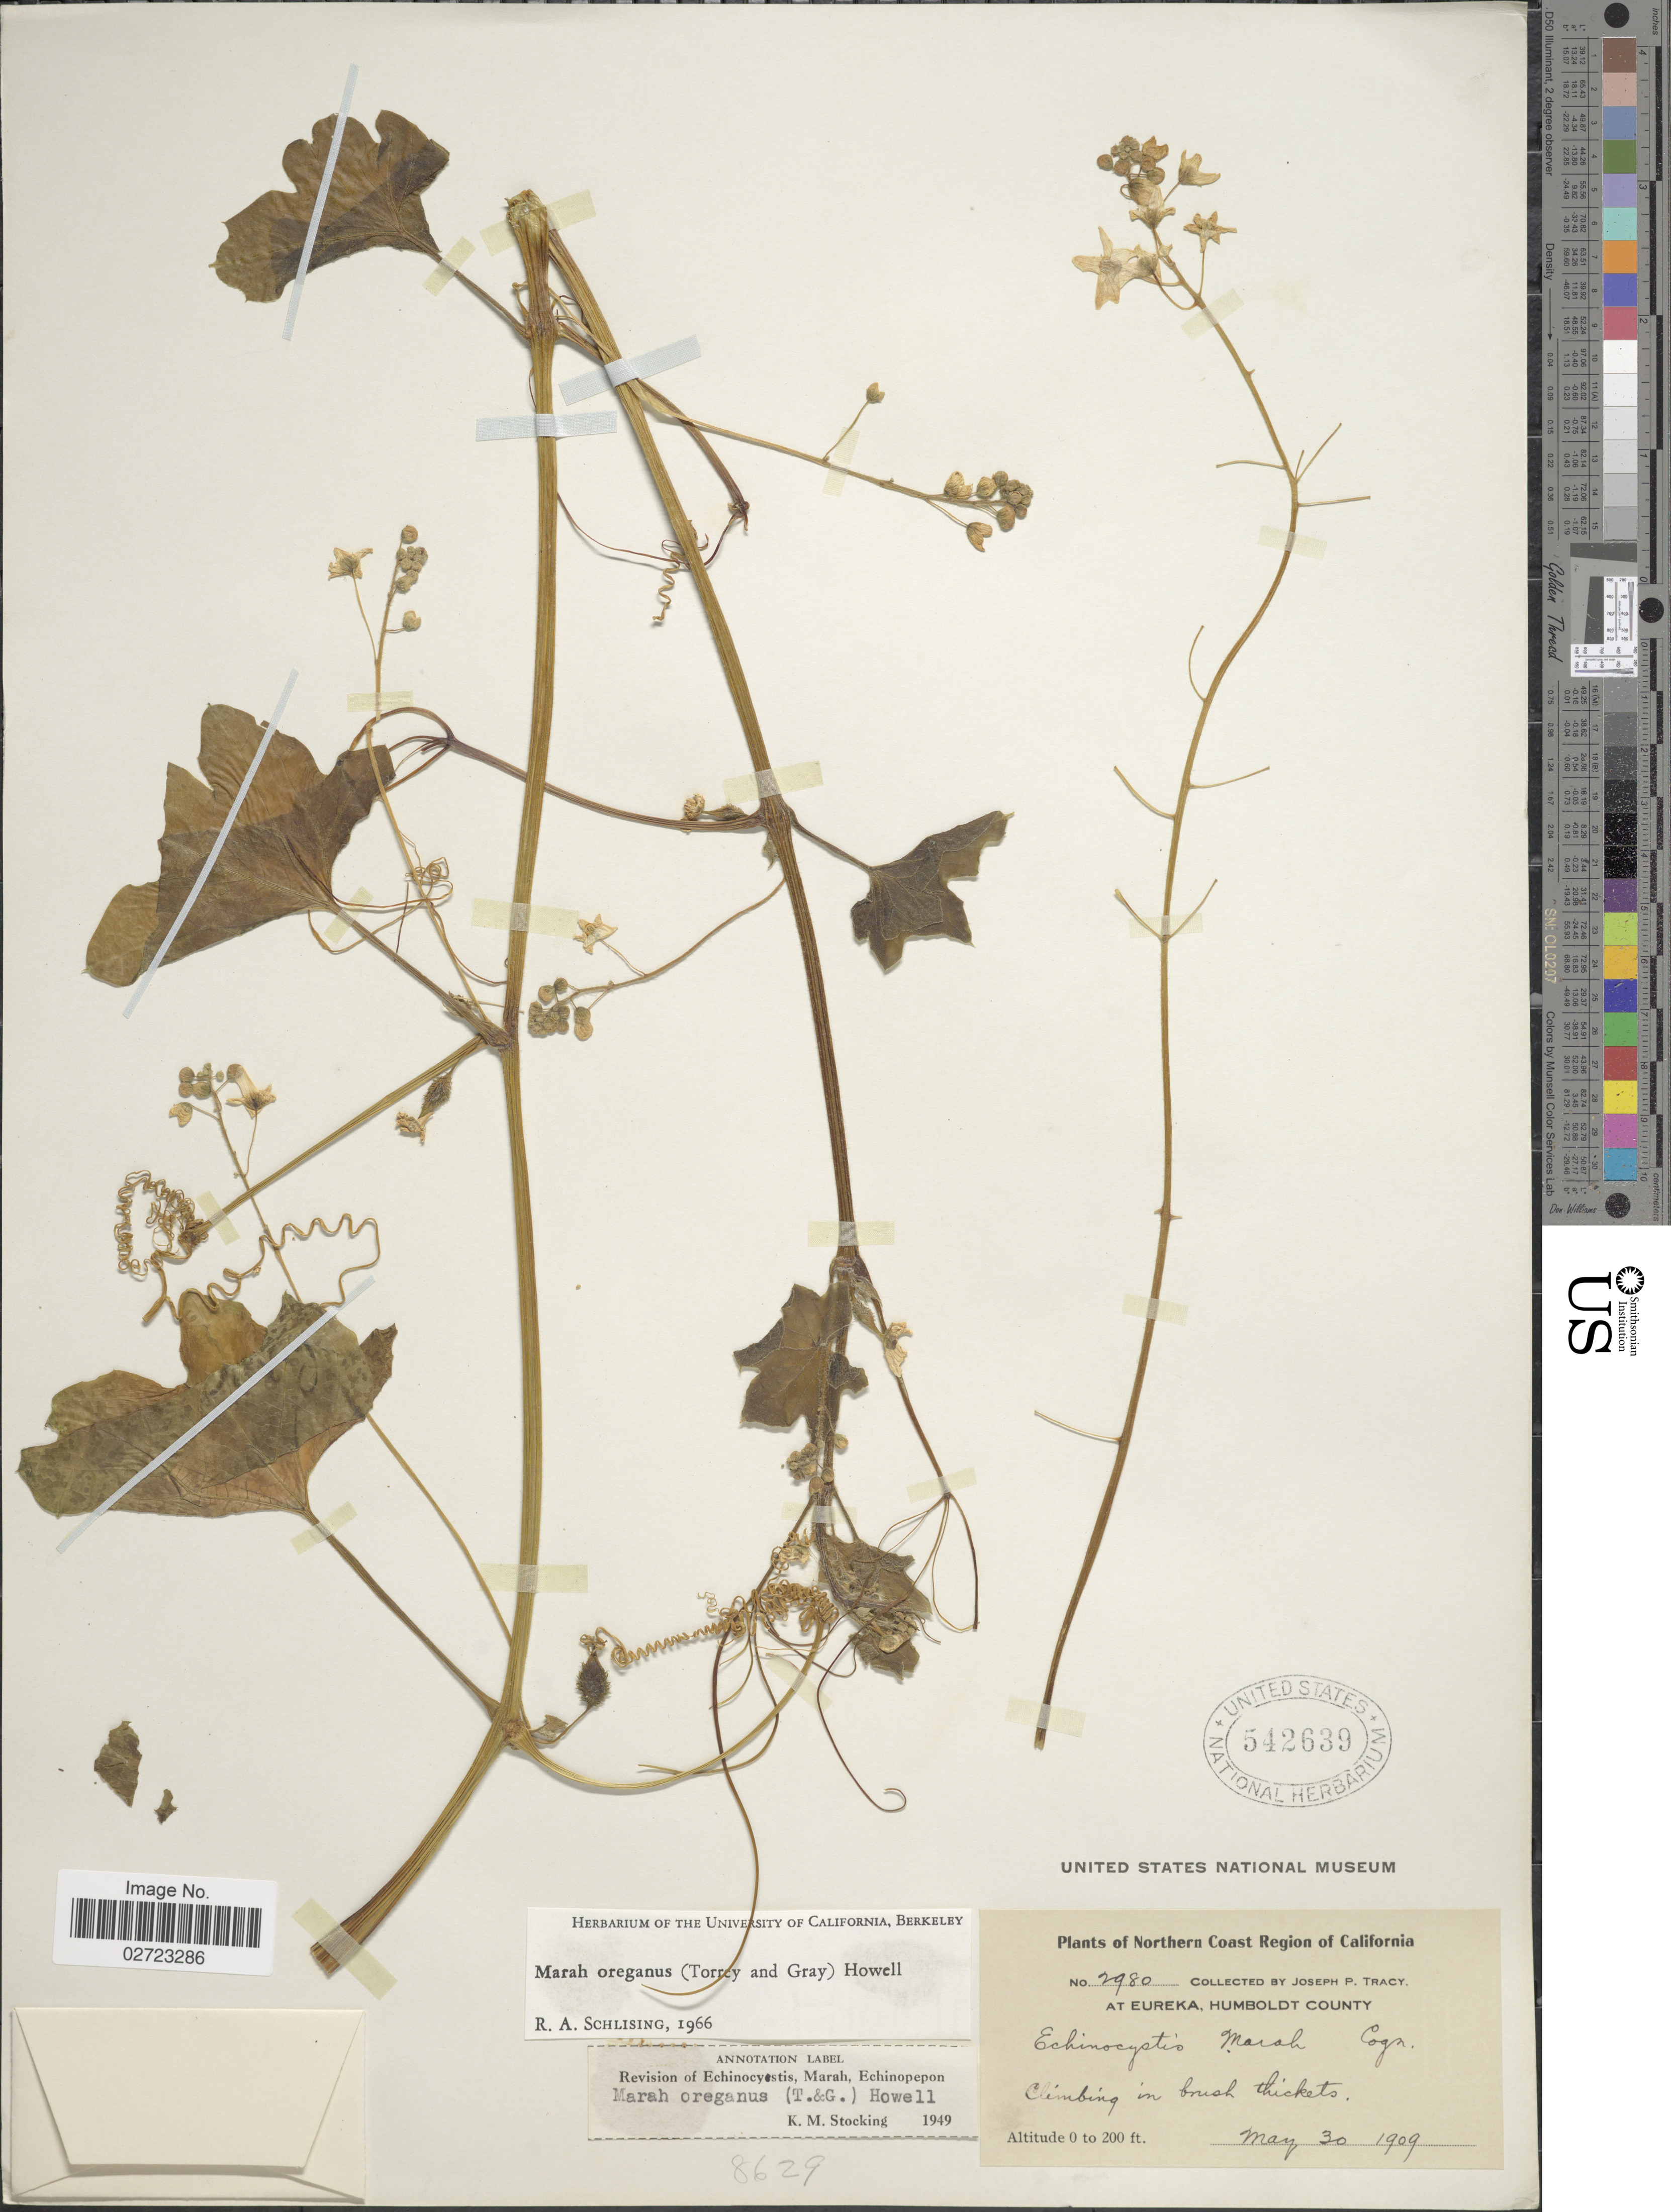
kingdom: Plantae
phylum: Tracheophyta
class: Magnoliopsida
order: Cucurbitales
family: Cucurbitaceae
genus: Marah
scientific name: Marah oregana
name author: (Torr. & A. Gray) Howell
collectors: J. Tracy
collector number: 2980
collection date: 1909-05-30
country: United States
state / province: California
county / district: Humboldt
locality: Northern Coast of California, at Eureka, Humboldt County.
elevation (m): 0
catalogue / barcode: US 542639